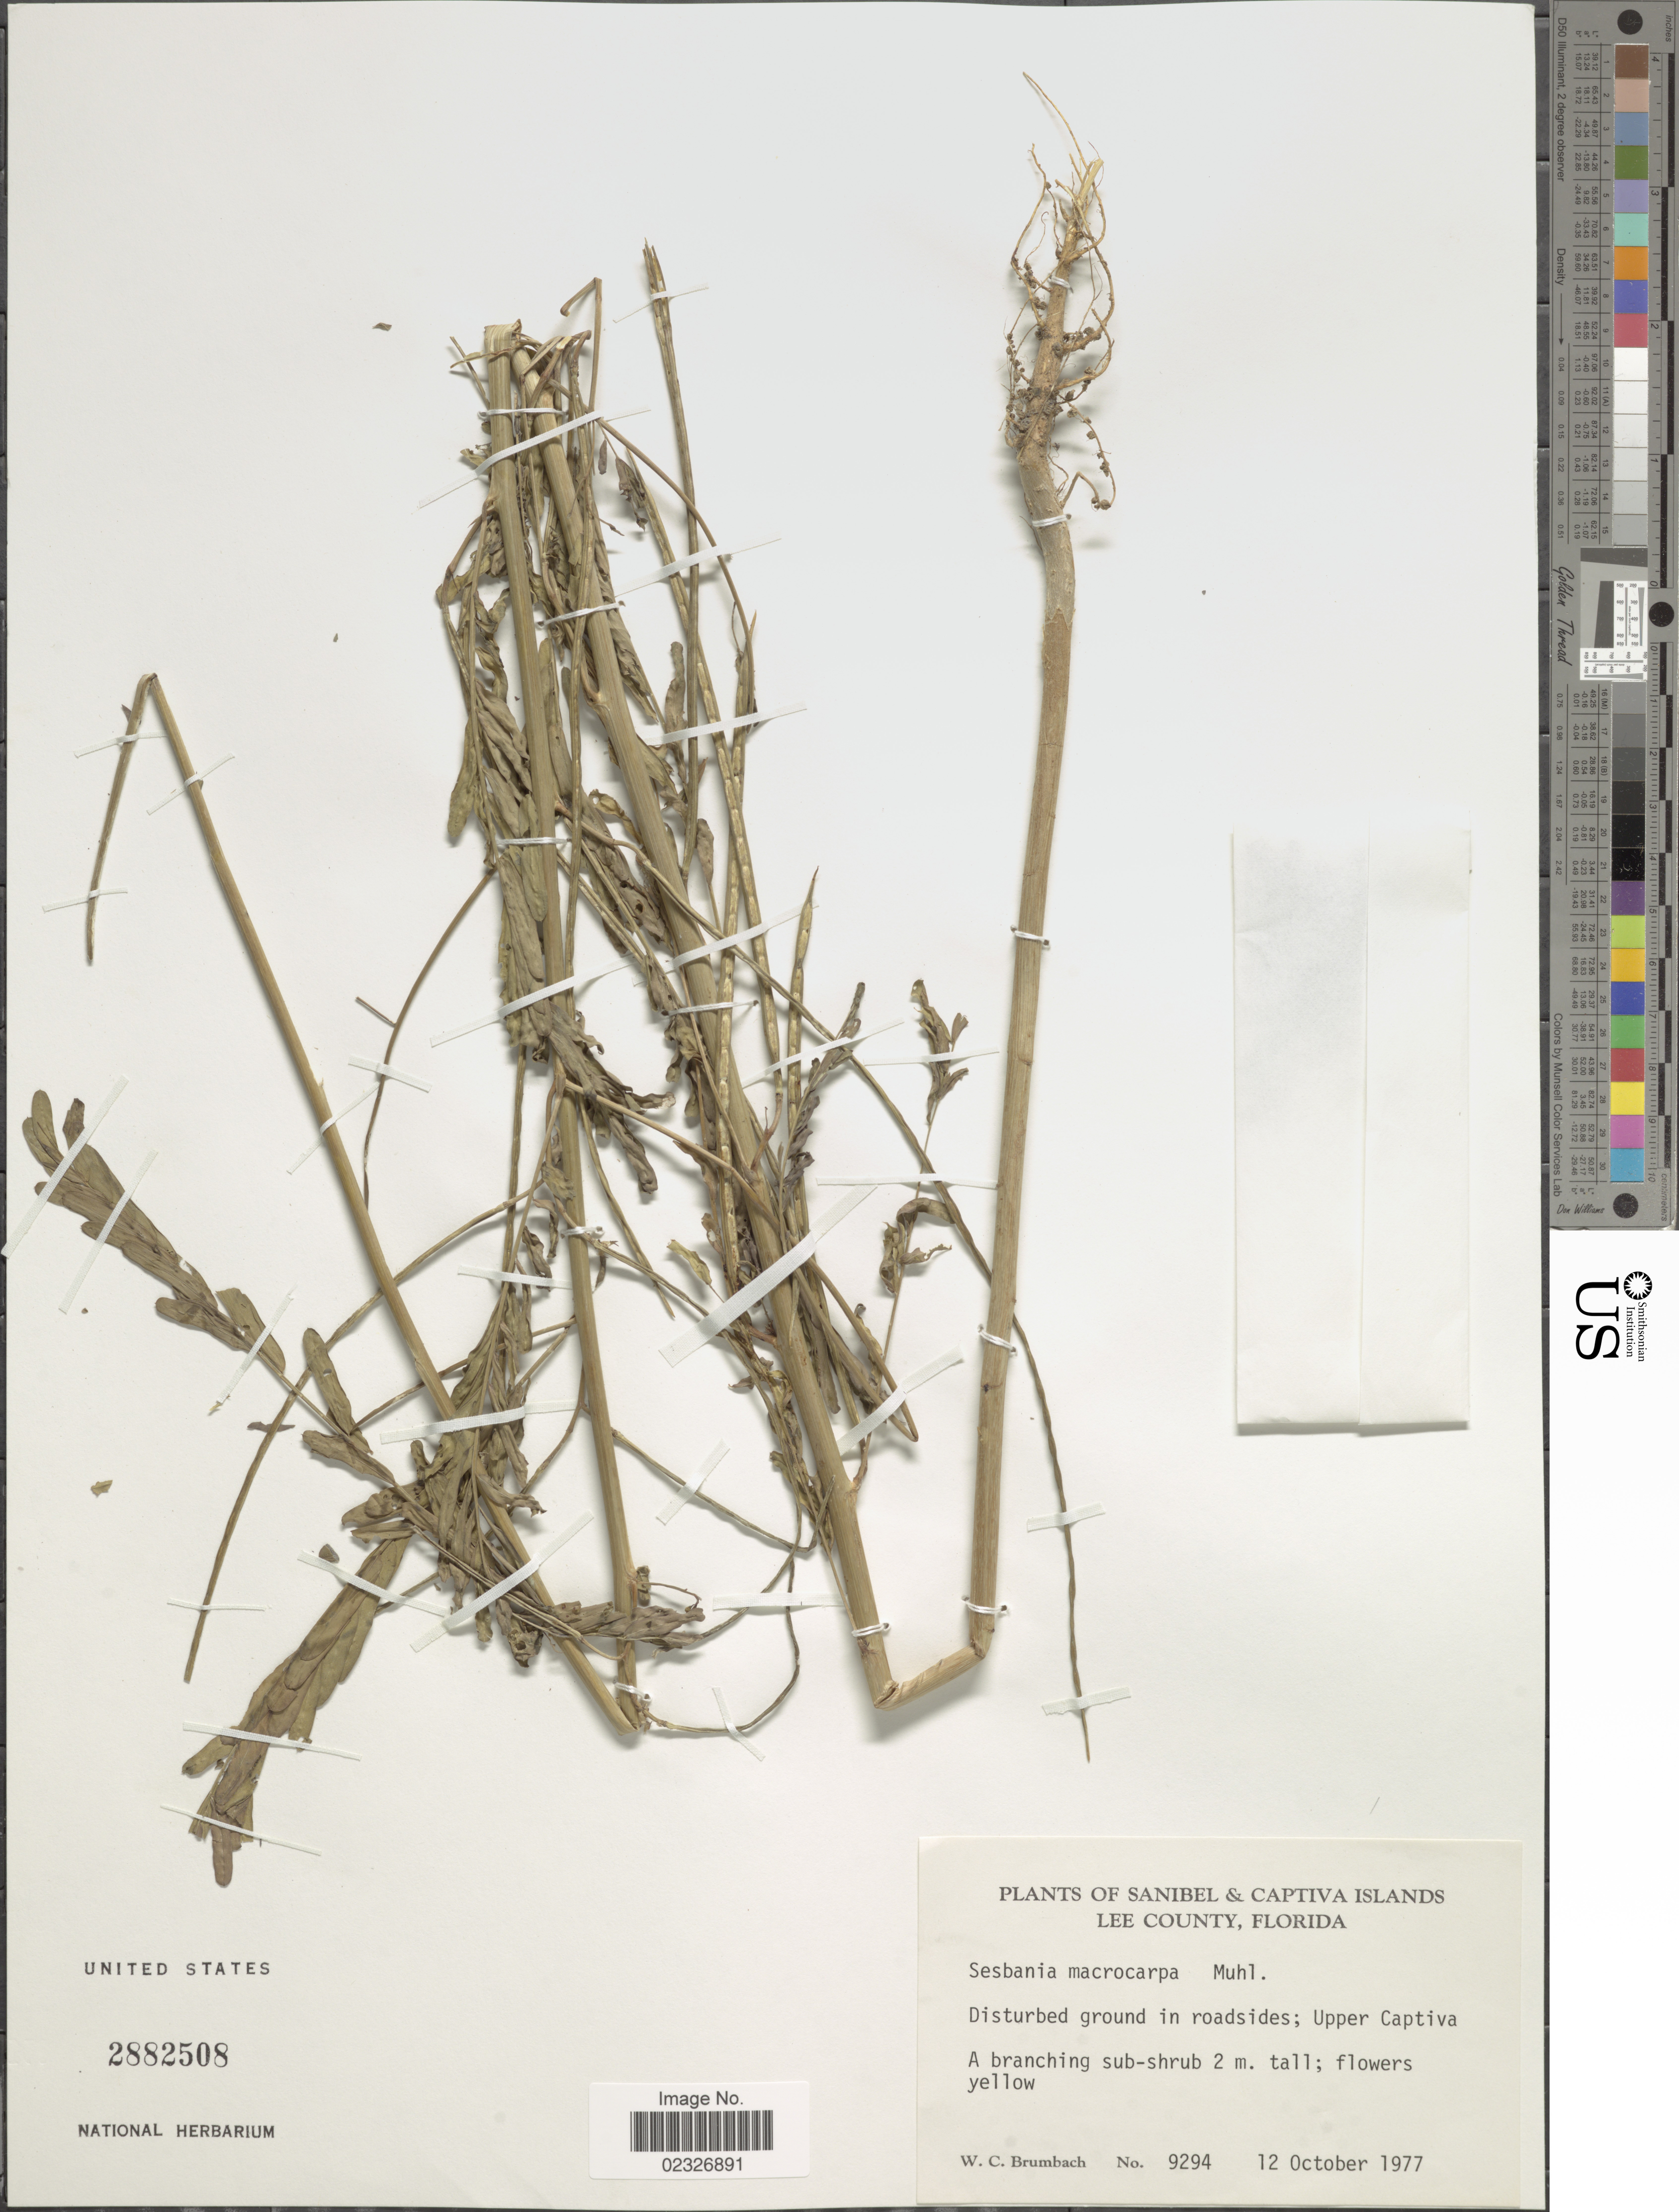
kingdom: Plantae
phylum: Tracheophyta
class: Magnoliopsida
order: Fabales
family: Fabaceae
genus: Sesbania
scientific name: Sesbania emerus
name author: (Aubl.) Urb.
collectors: W. C. Brumbach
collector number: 9294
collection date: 1977-10-12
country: United States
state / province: Florida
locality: Sanibel & Captiva Islands, Lee County, Upper Captiva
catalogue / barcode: US 2882508